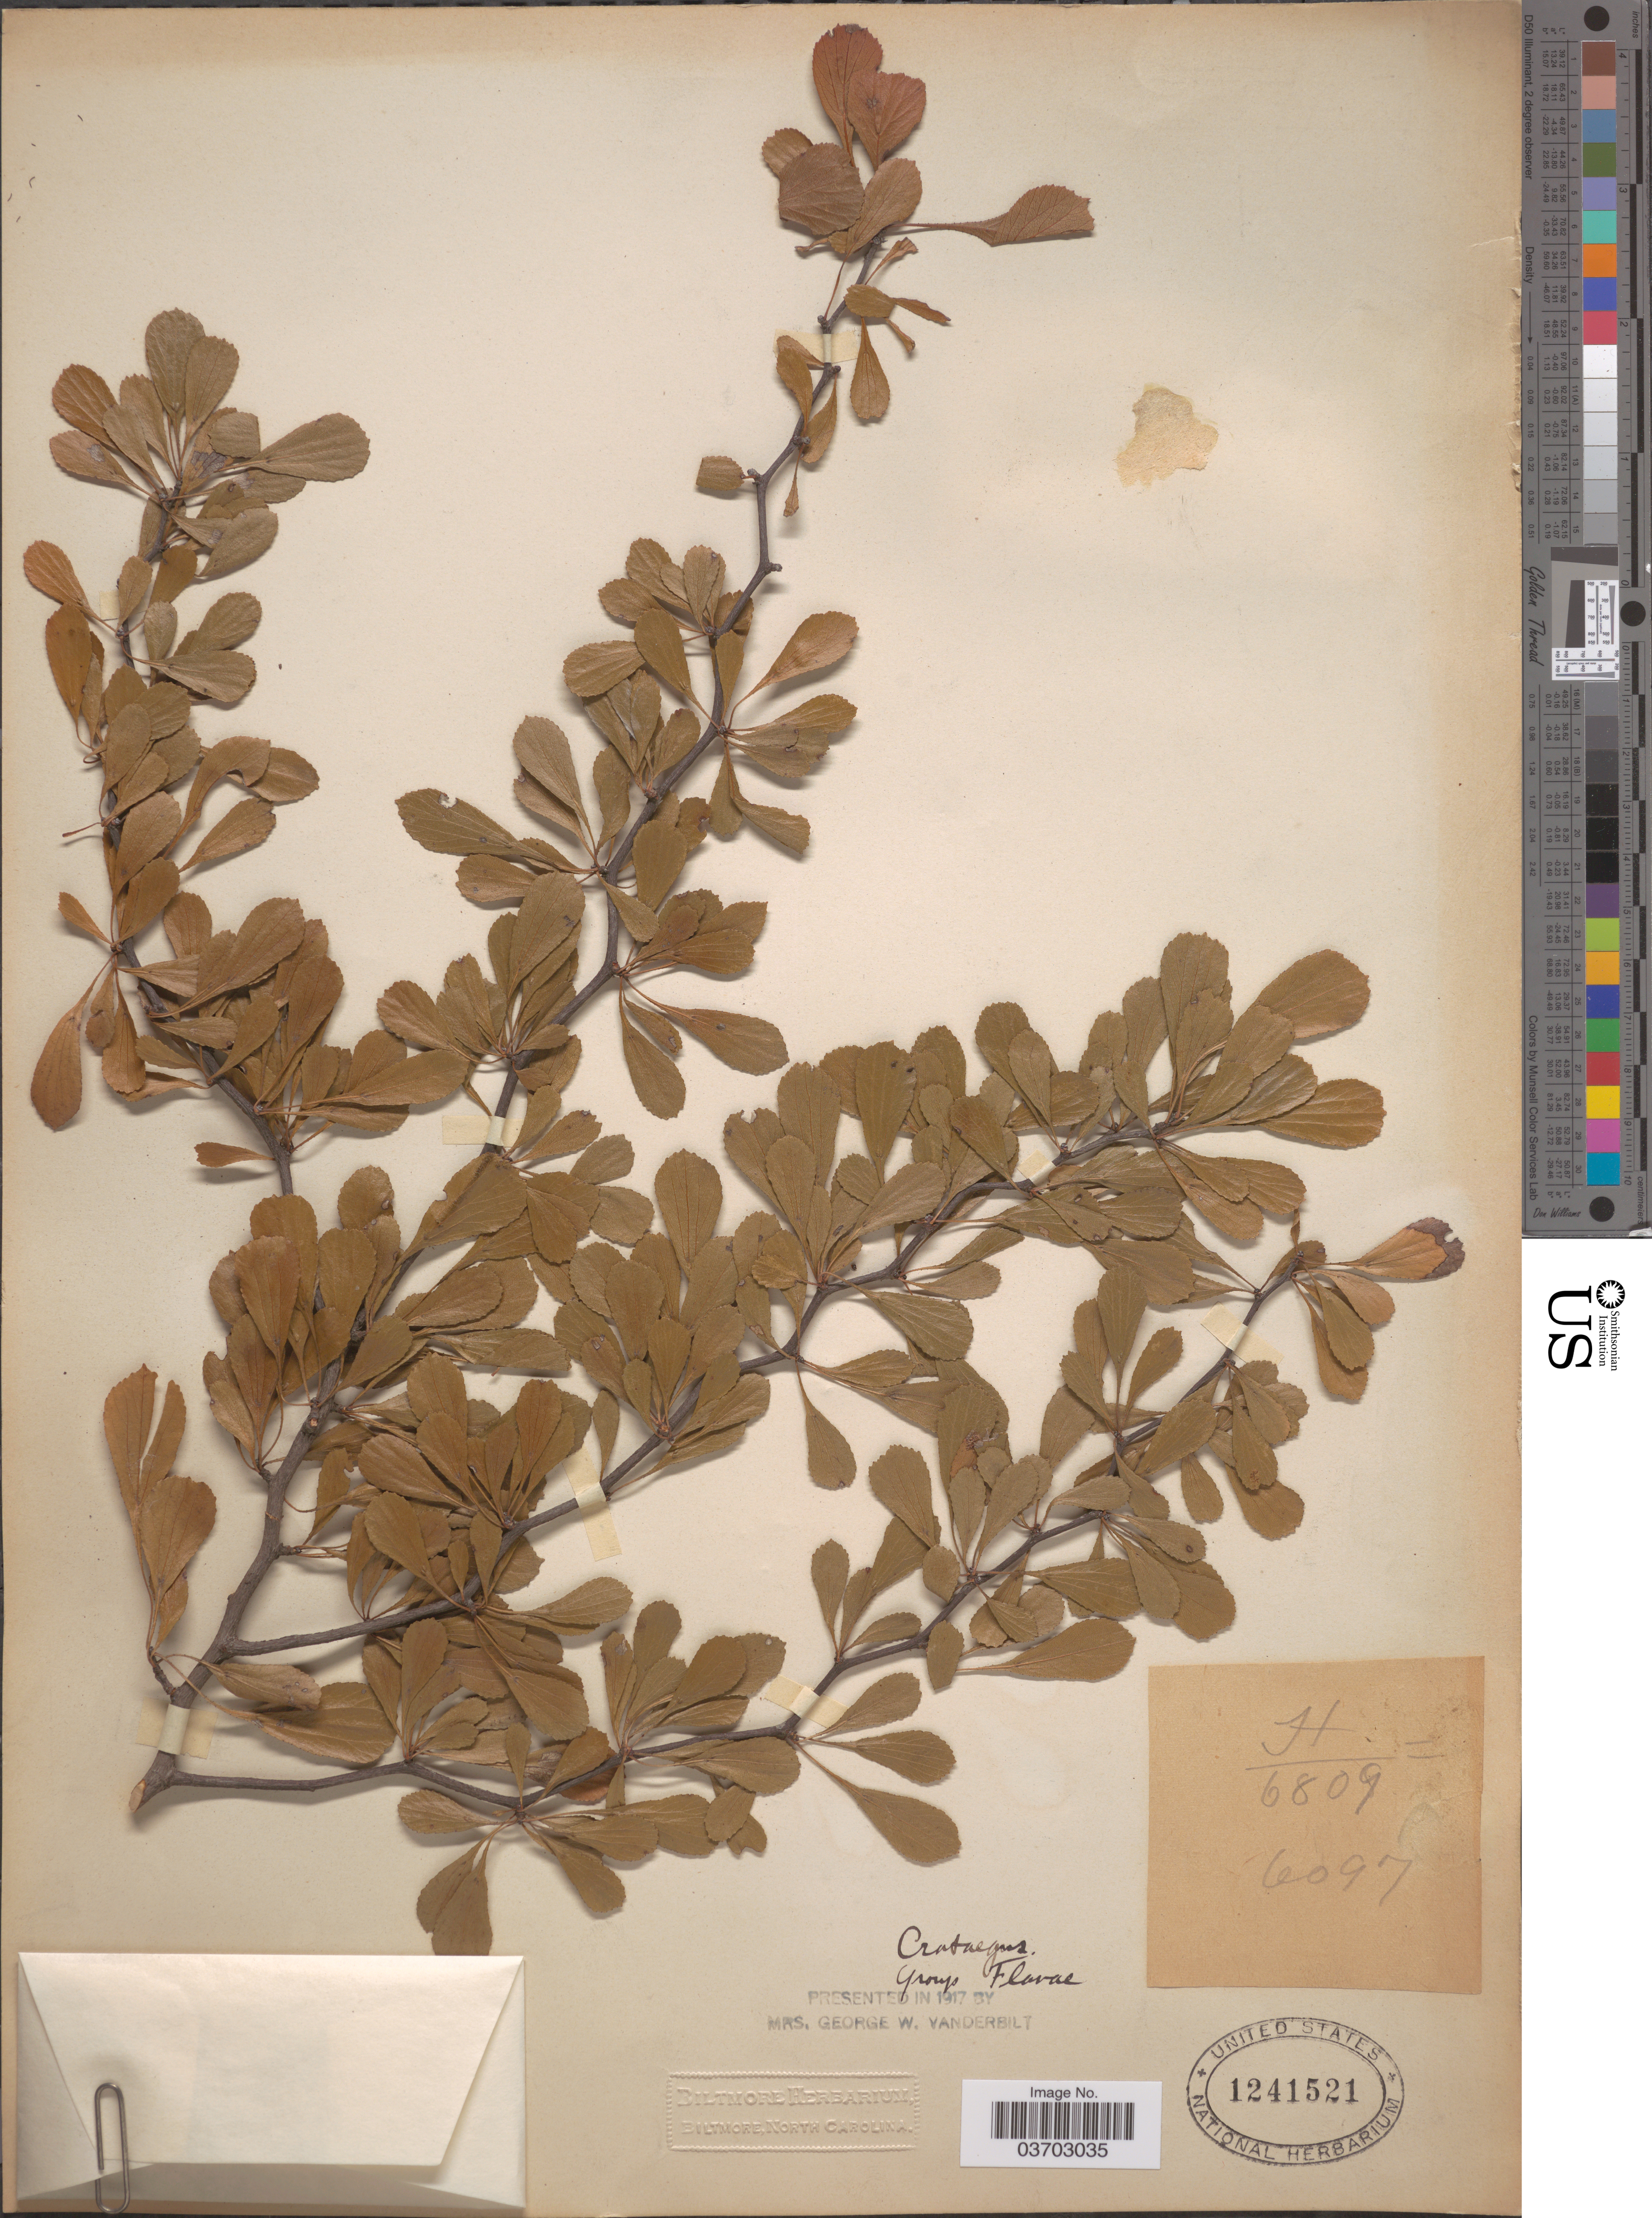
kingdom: Plantae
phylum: Tracheophyta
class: Magnoliopsida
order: Rosales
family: Rosaceae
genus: Crataegus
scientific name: Crataegus sp.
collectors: ex herb. Biltmore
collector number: H/6809=6097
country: United States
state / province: North Carolina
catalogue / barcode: US 1241521